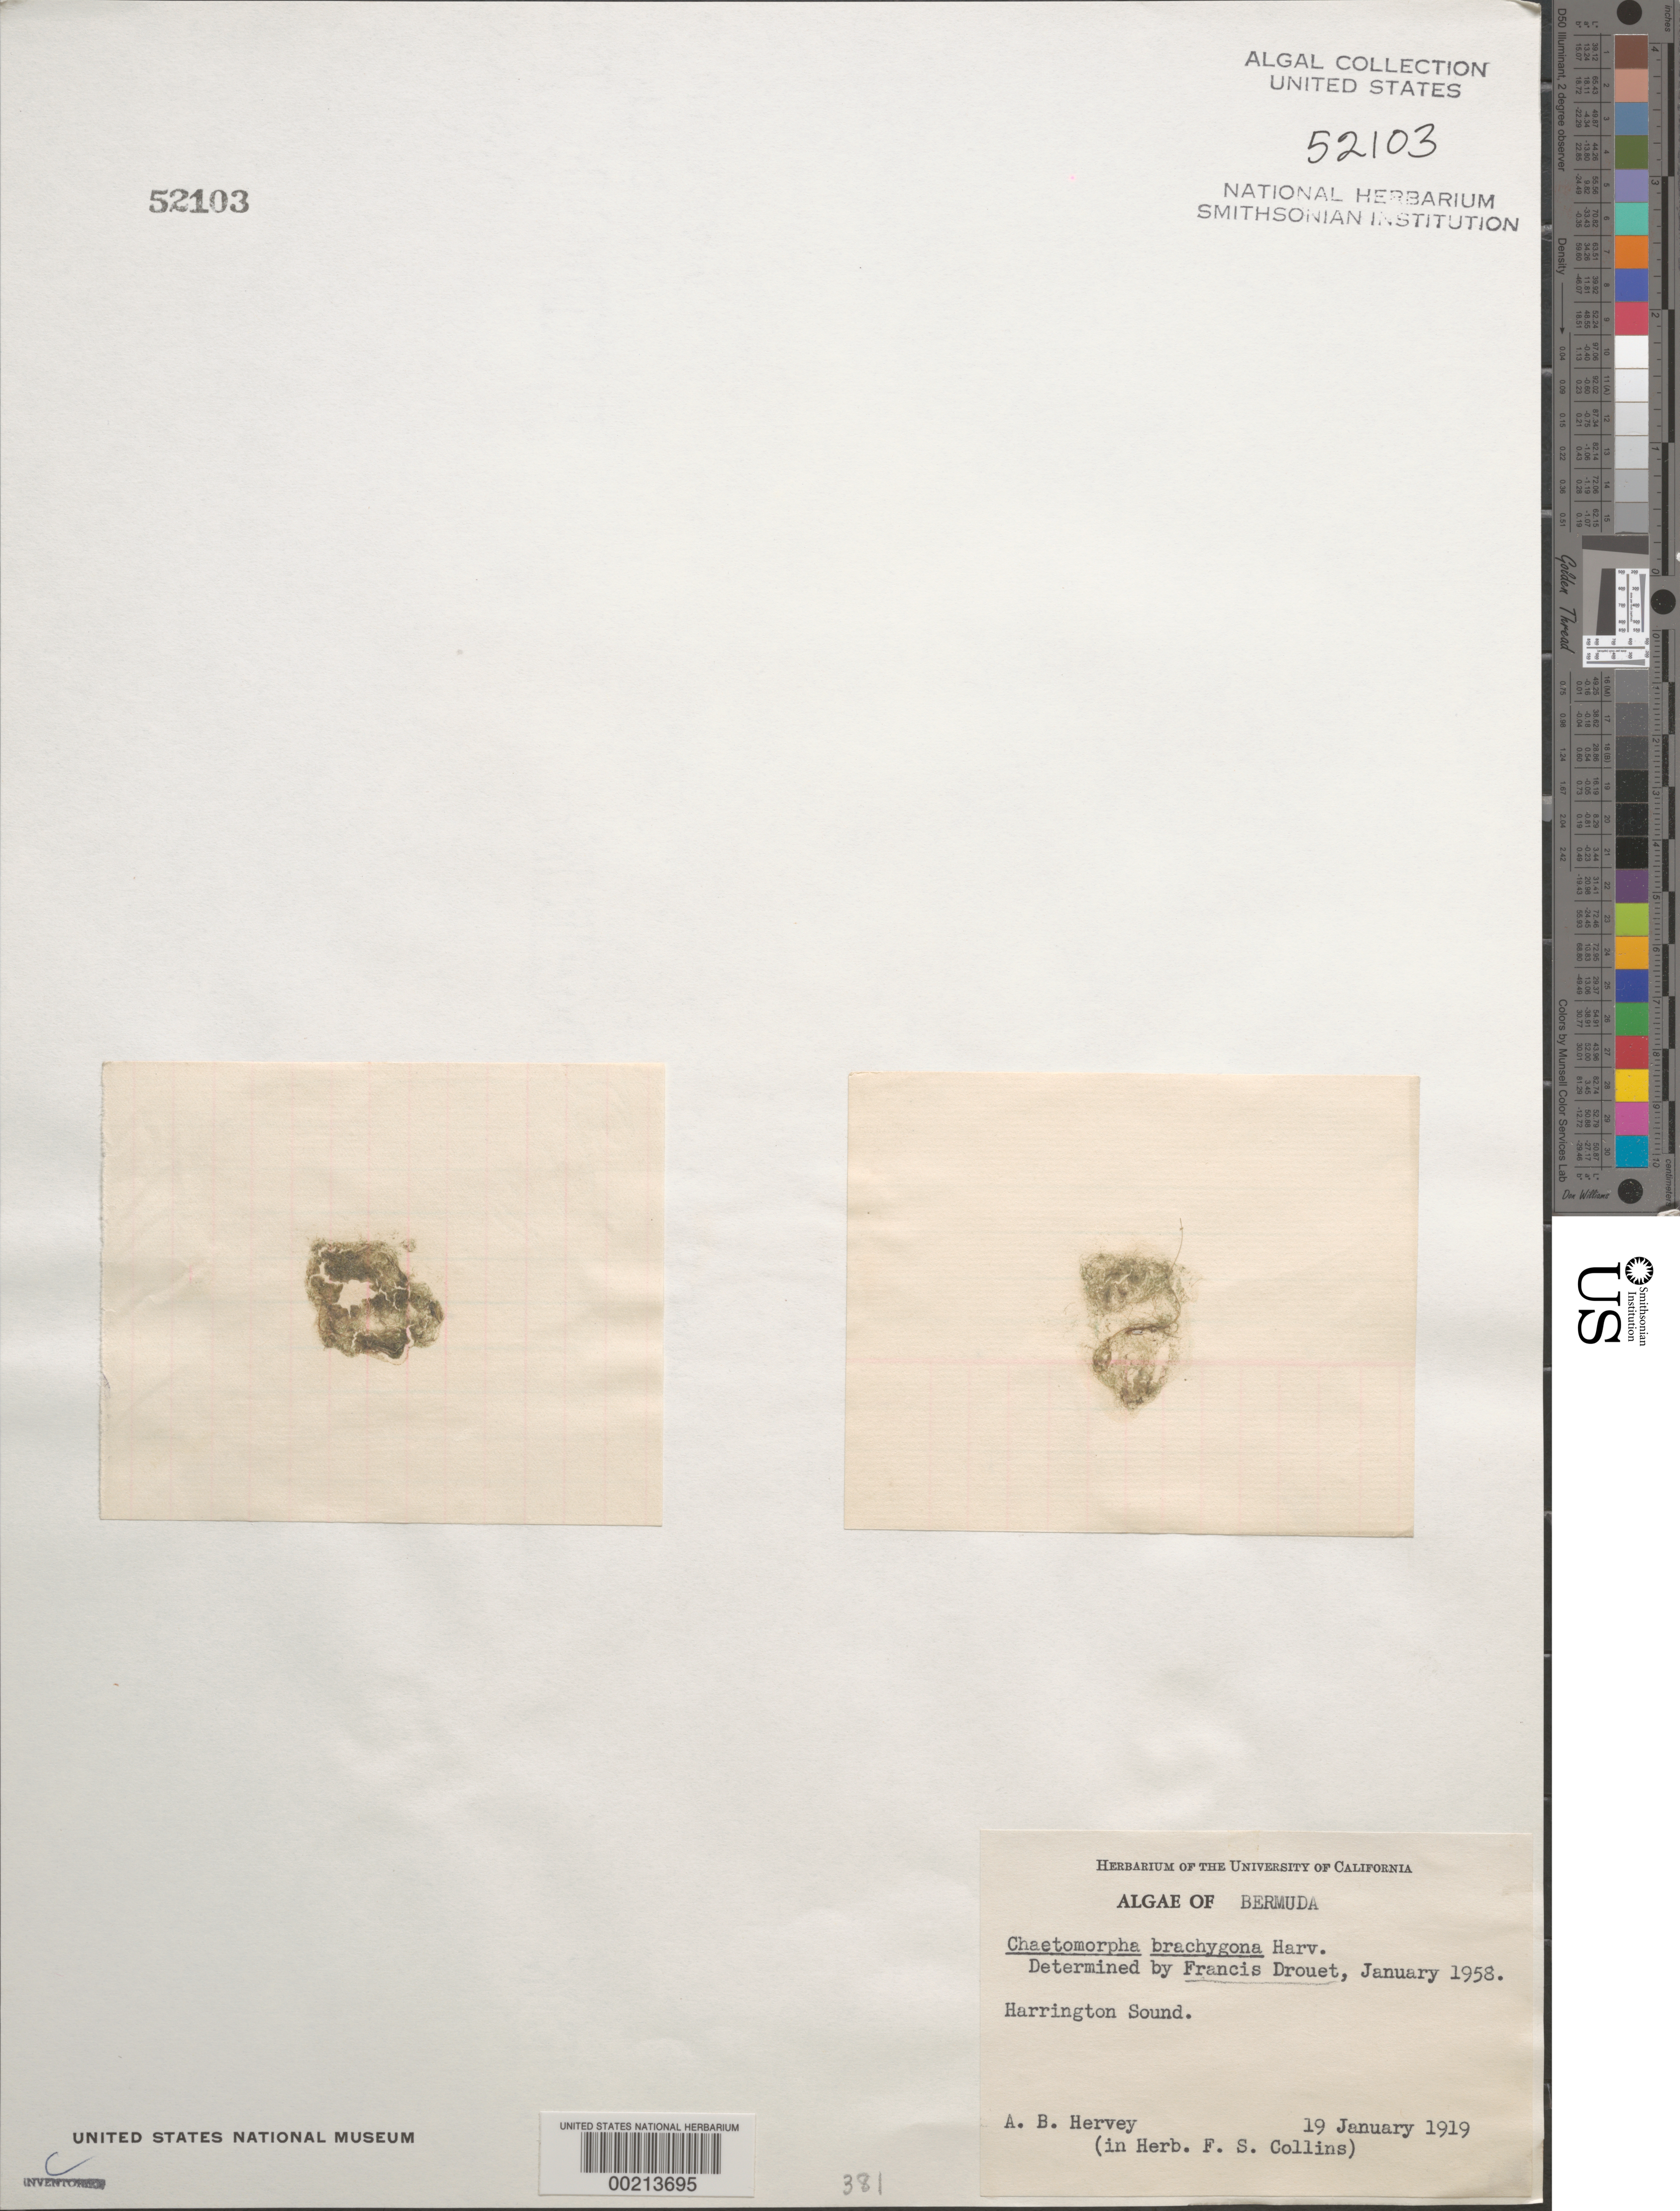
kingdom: Plantae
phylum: Chlorophyta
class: Ulvophyceae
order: Cladophorales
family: Cladophoraceae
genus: Chaetomorpha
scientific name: Chaetomorpha brachygona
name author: Harv.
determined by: Drouet, F. E.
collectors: A. B. Hervey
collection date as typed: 19 Jan 1919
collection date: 1919-01-19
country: Bermuda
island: Bermuda Island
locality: Harrington Sound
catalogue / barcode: US 52103